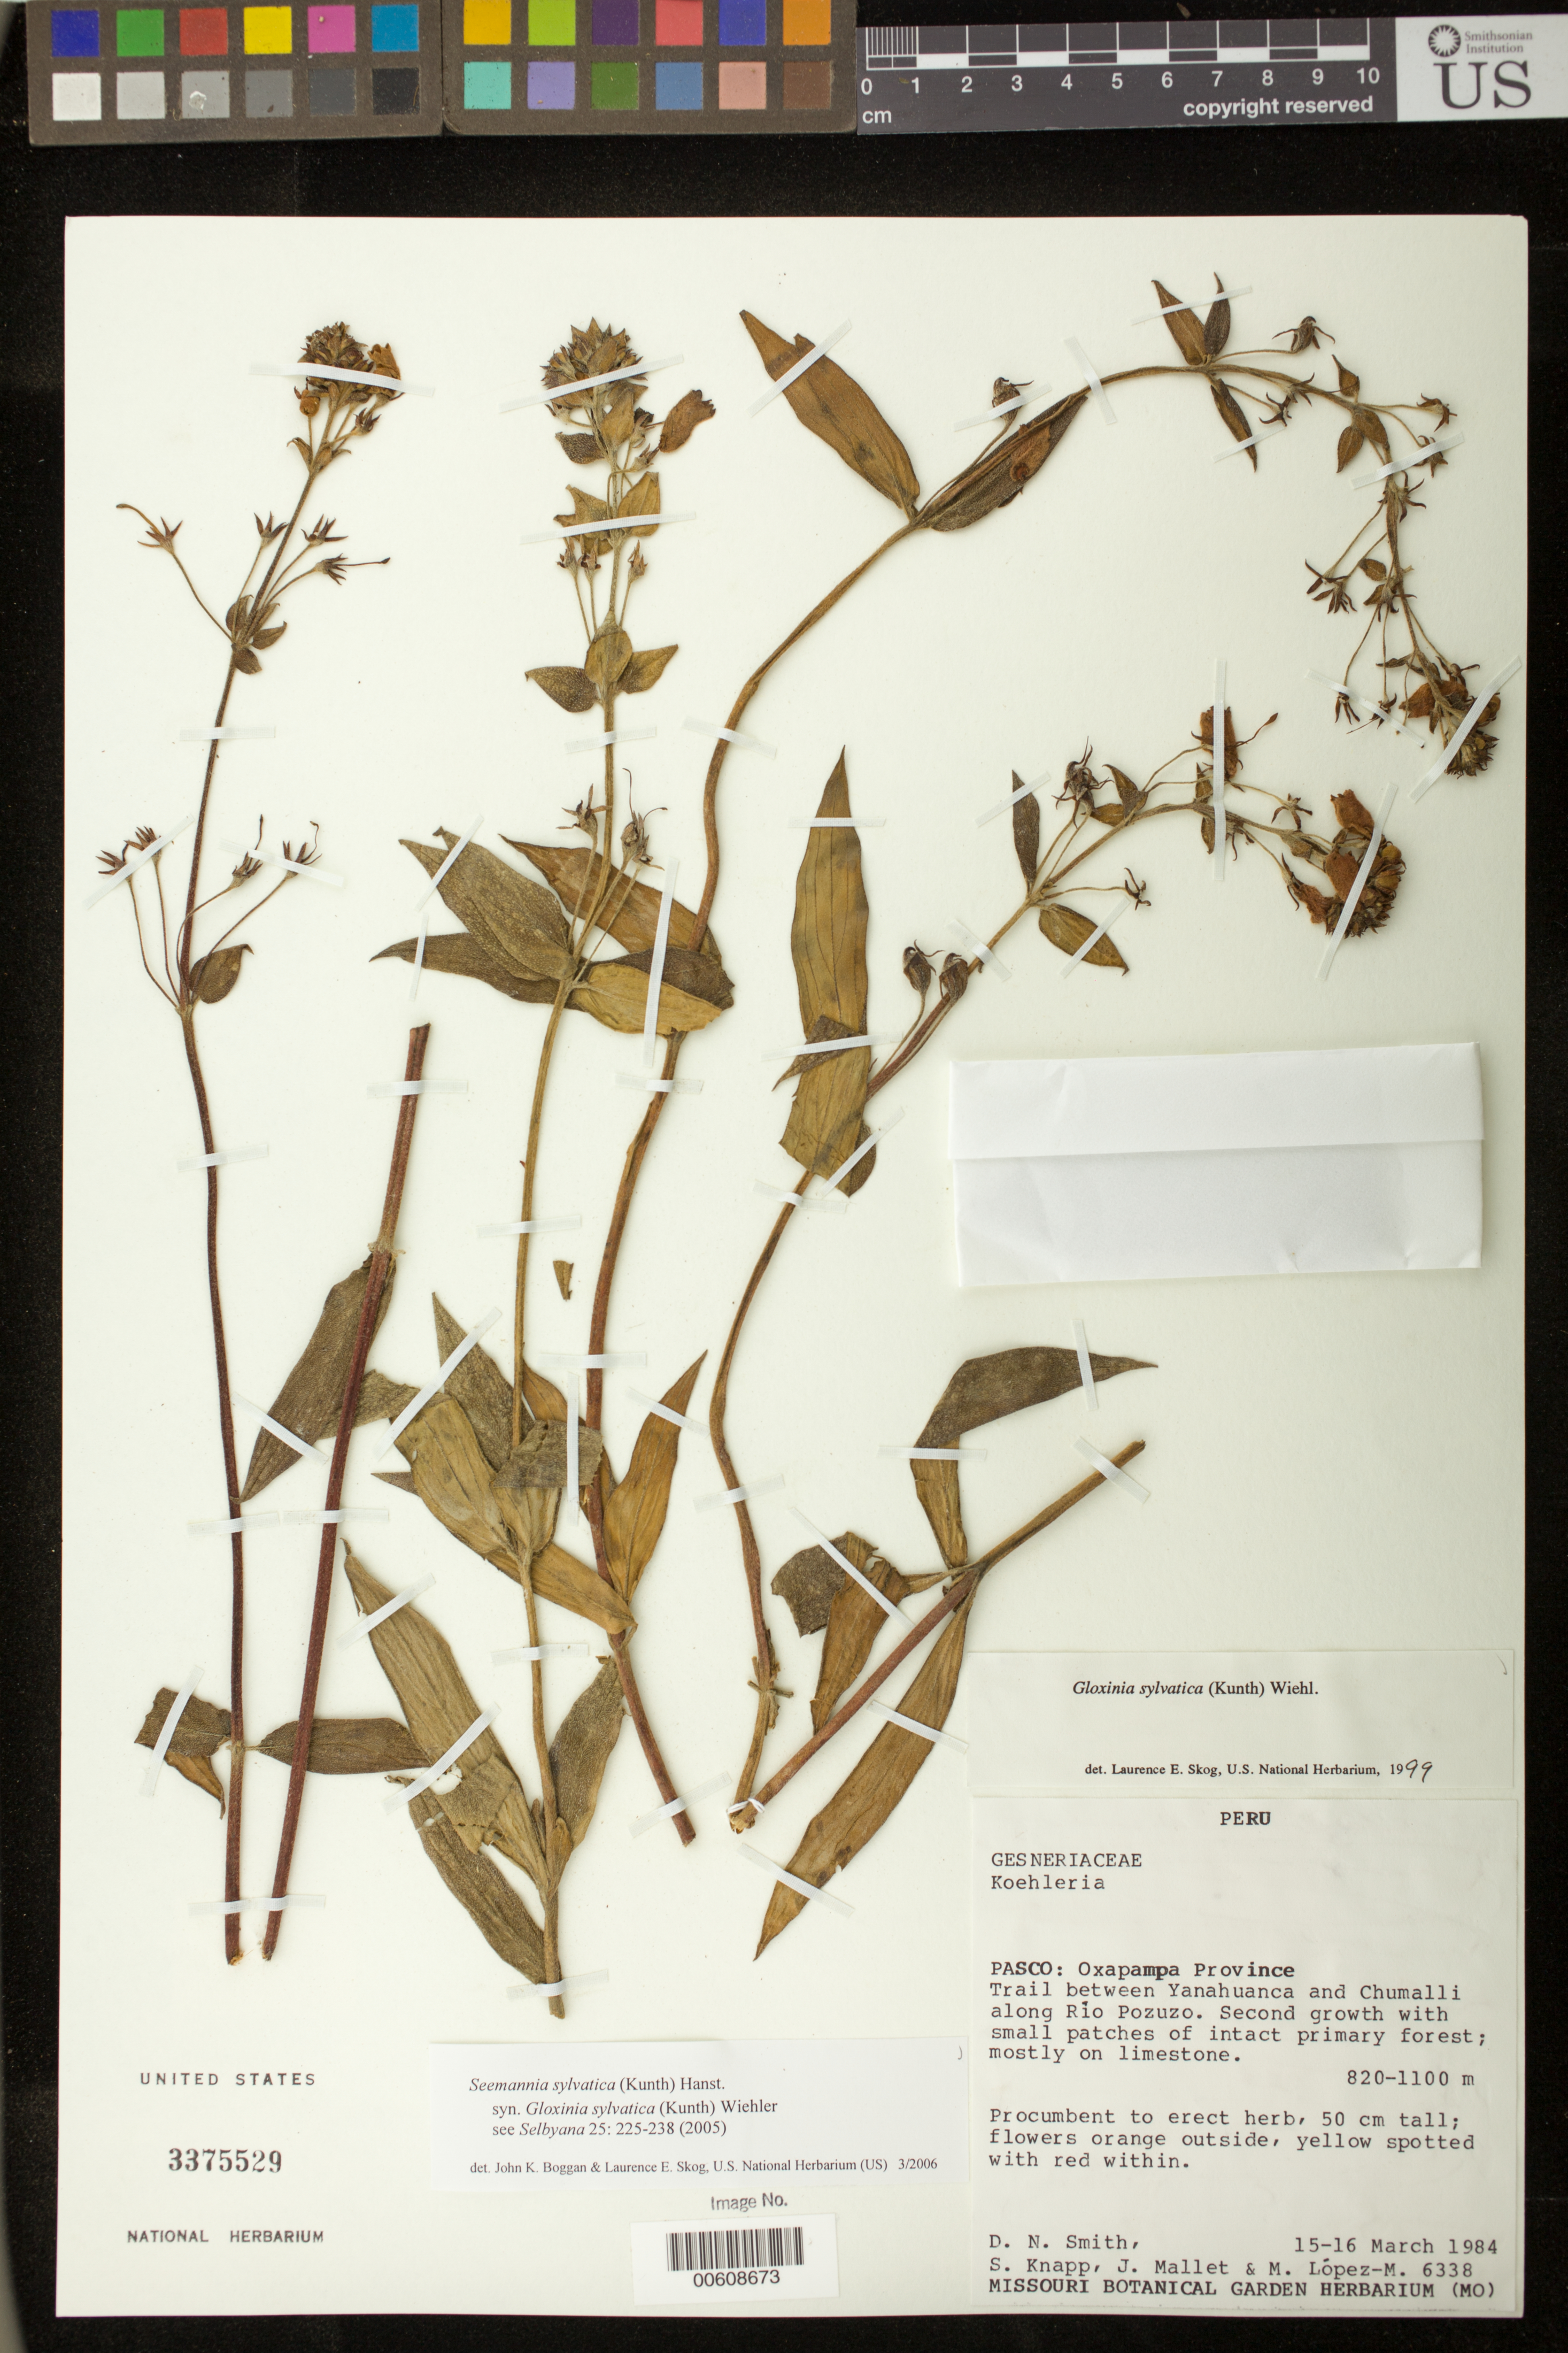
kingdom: Plantae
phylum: Tracheophyta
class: Magnoliopsida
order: Lamiales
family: Gesneriaceae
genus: Seemannia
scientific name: Seemannia sylvatica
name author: (Kunth) Hanst.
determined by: Boggan, J. K.; Skog, L. E.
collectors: D. Smith, S. Knapp, J. Mallet & M. Lopez-M.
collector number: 6338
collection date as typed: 15-16 Mar 1984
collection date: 1984-03-15/1984-03-16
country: Peru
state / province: Pasco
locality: Prov. Oxapampa; trail between Yanahuanca and Chumalli along Río Pozuzo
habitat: Second growth with small patches of intact primary forest; mostly on limestone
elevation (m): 820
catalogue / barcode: US 3375529